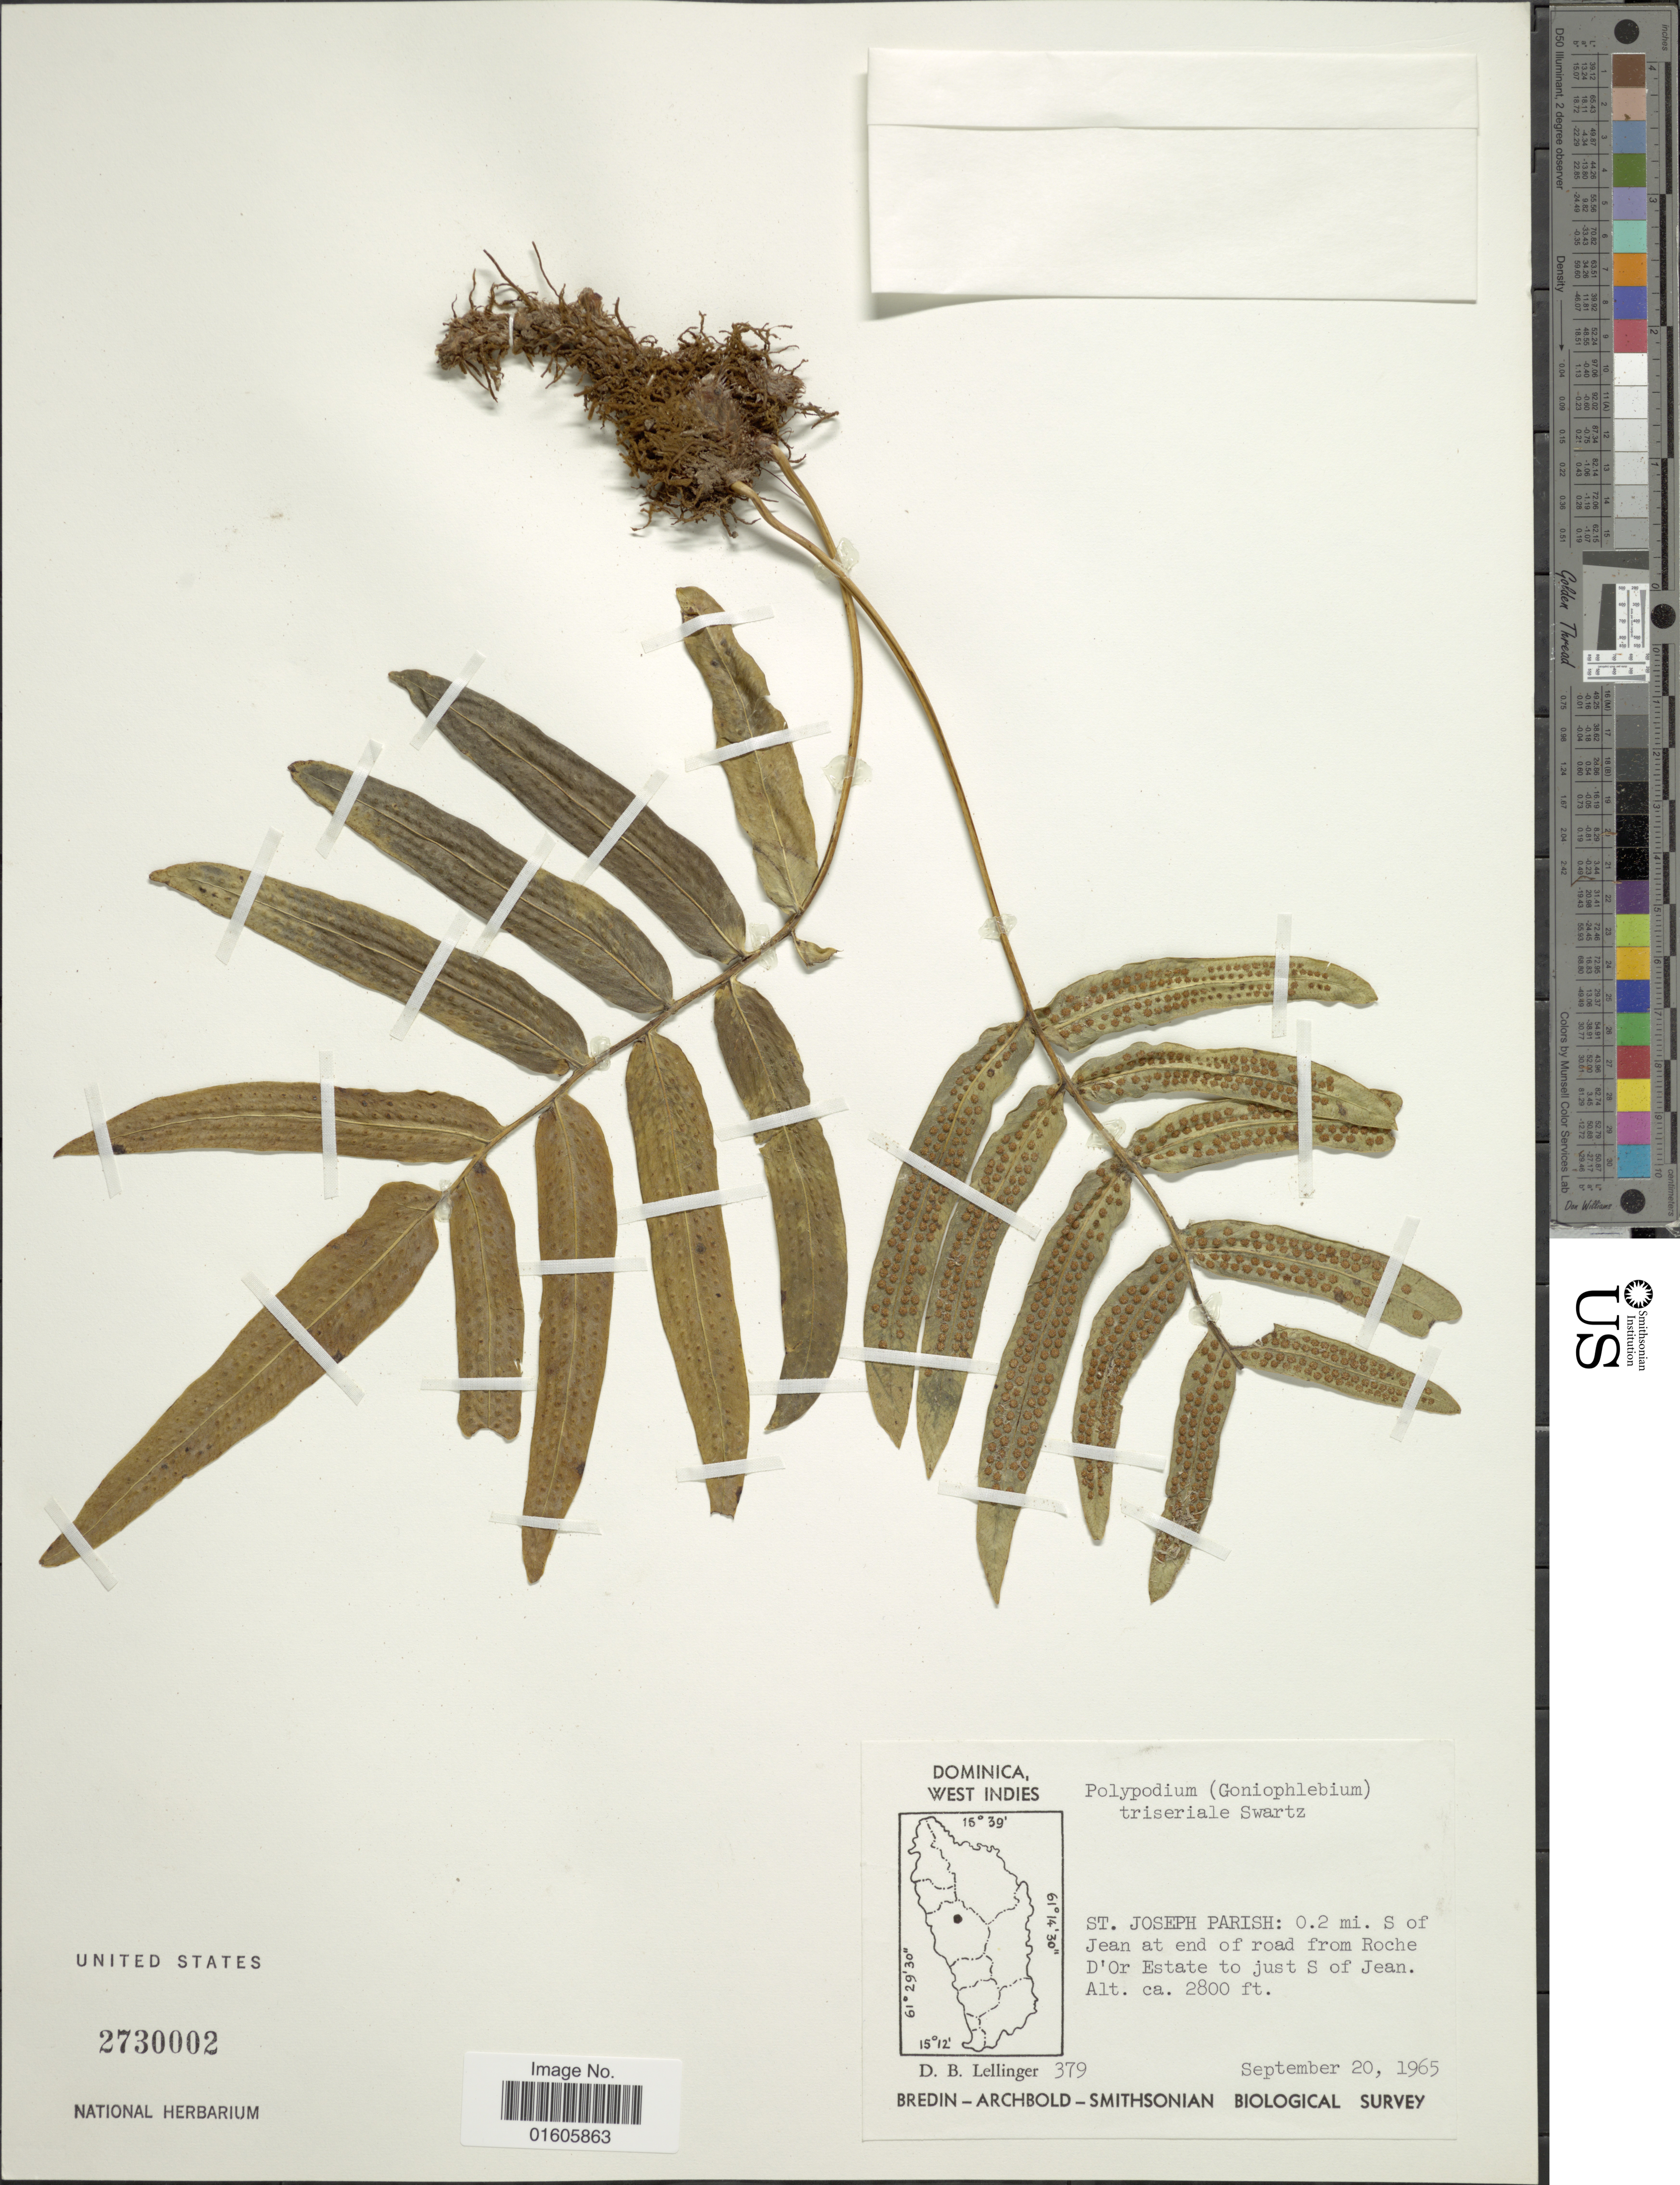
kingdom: Plantae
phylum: Tracheophyta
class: Polypodiopsida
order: Polypodiales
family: Polypodiaceae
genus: Serpocaulon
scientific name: Serpocaulon triseriale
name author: (Sw.) A.R. Sm.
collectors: D. B. Lellinger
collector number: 379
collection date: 1965-09-20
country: Dominica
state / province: St. Joseph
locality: St. Joseph Parish: 0.2 mi. S of Jean at end of road from Roche D'Or Estate to just S of Jean.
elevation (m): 853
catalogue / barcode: US 2730002